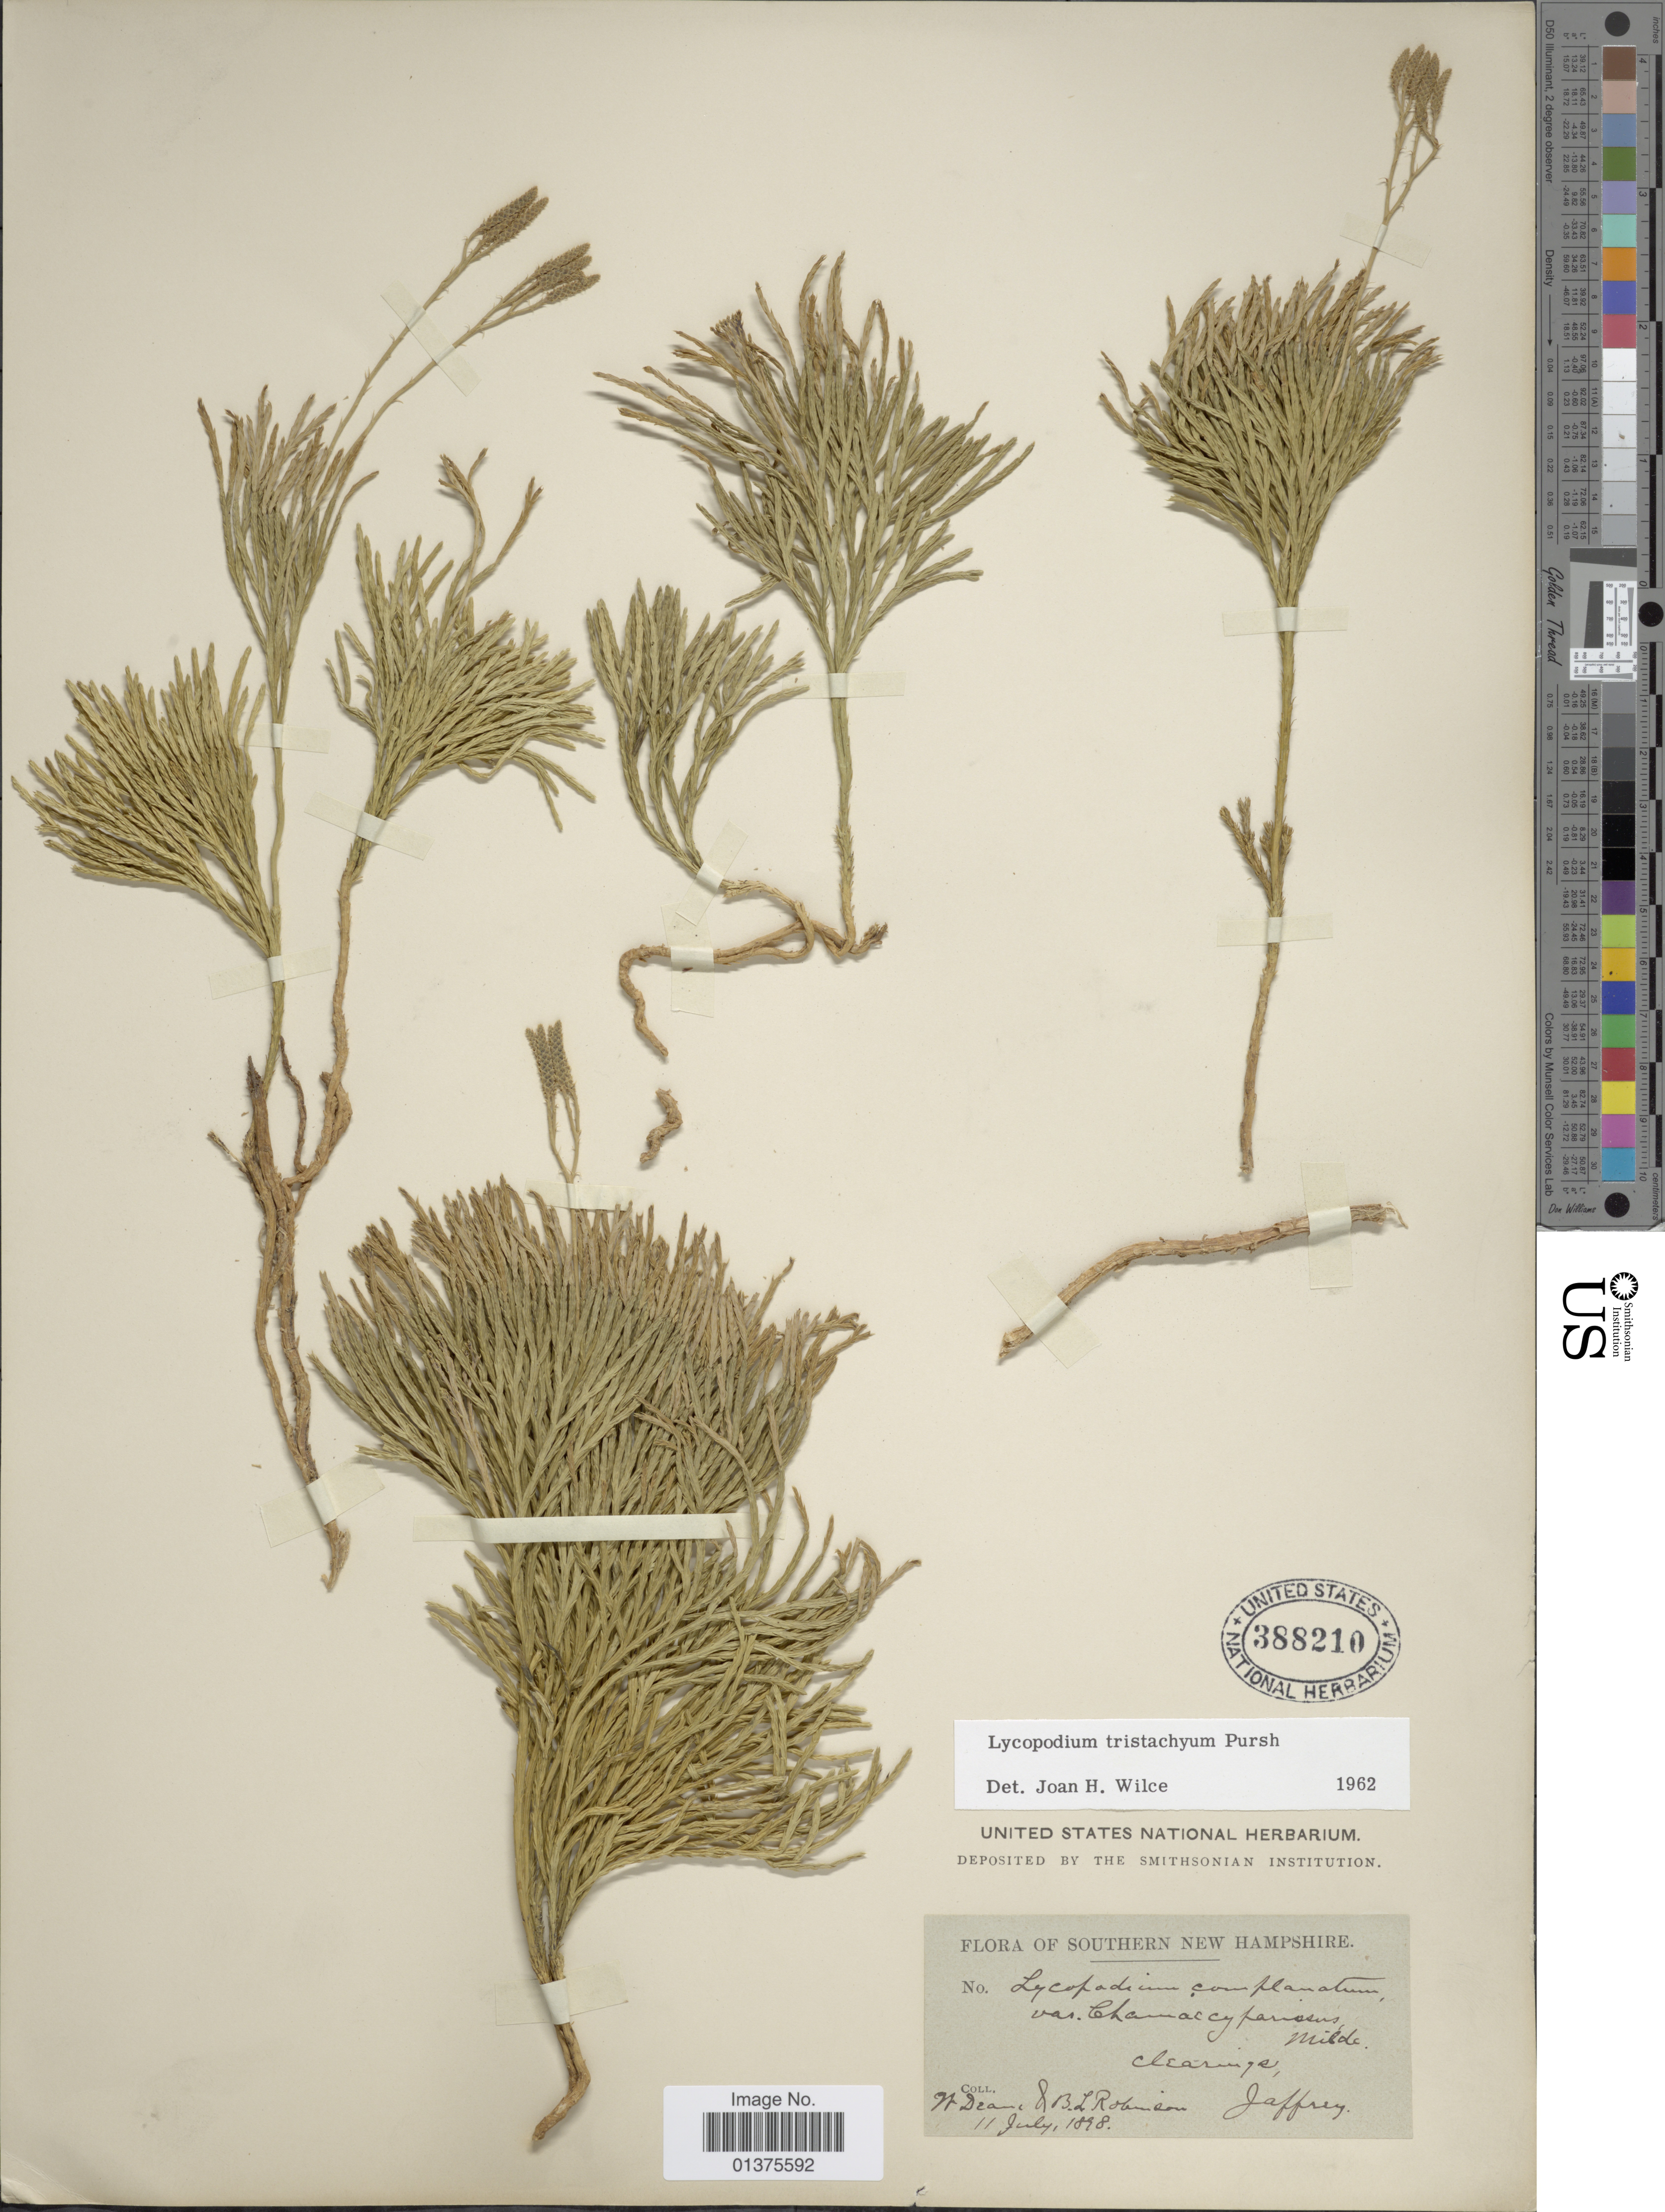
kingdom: Plantae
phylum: Tracheophyta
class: Lycopodiopsida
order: Lycopodiales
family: Lycopodiaceae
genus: Diphasiastrum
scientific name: Diphasiastrum tristachyum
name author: (Pursh) Holub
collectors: N. Dean & B. L. Robinson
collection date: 1898-07-11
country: United States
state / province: New Hampshire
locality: Southern New Hampshire, Clearings, Jaffrey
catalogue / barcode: US 388210